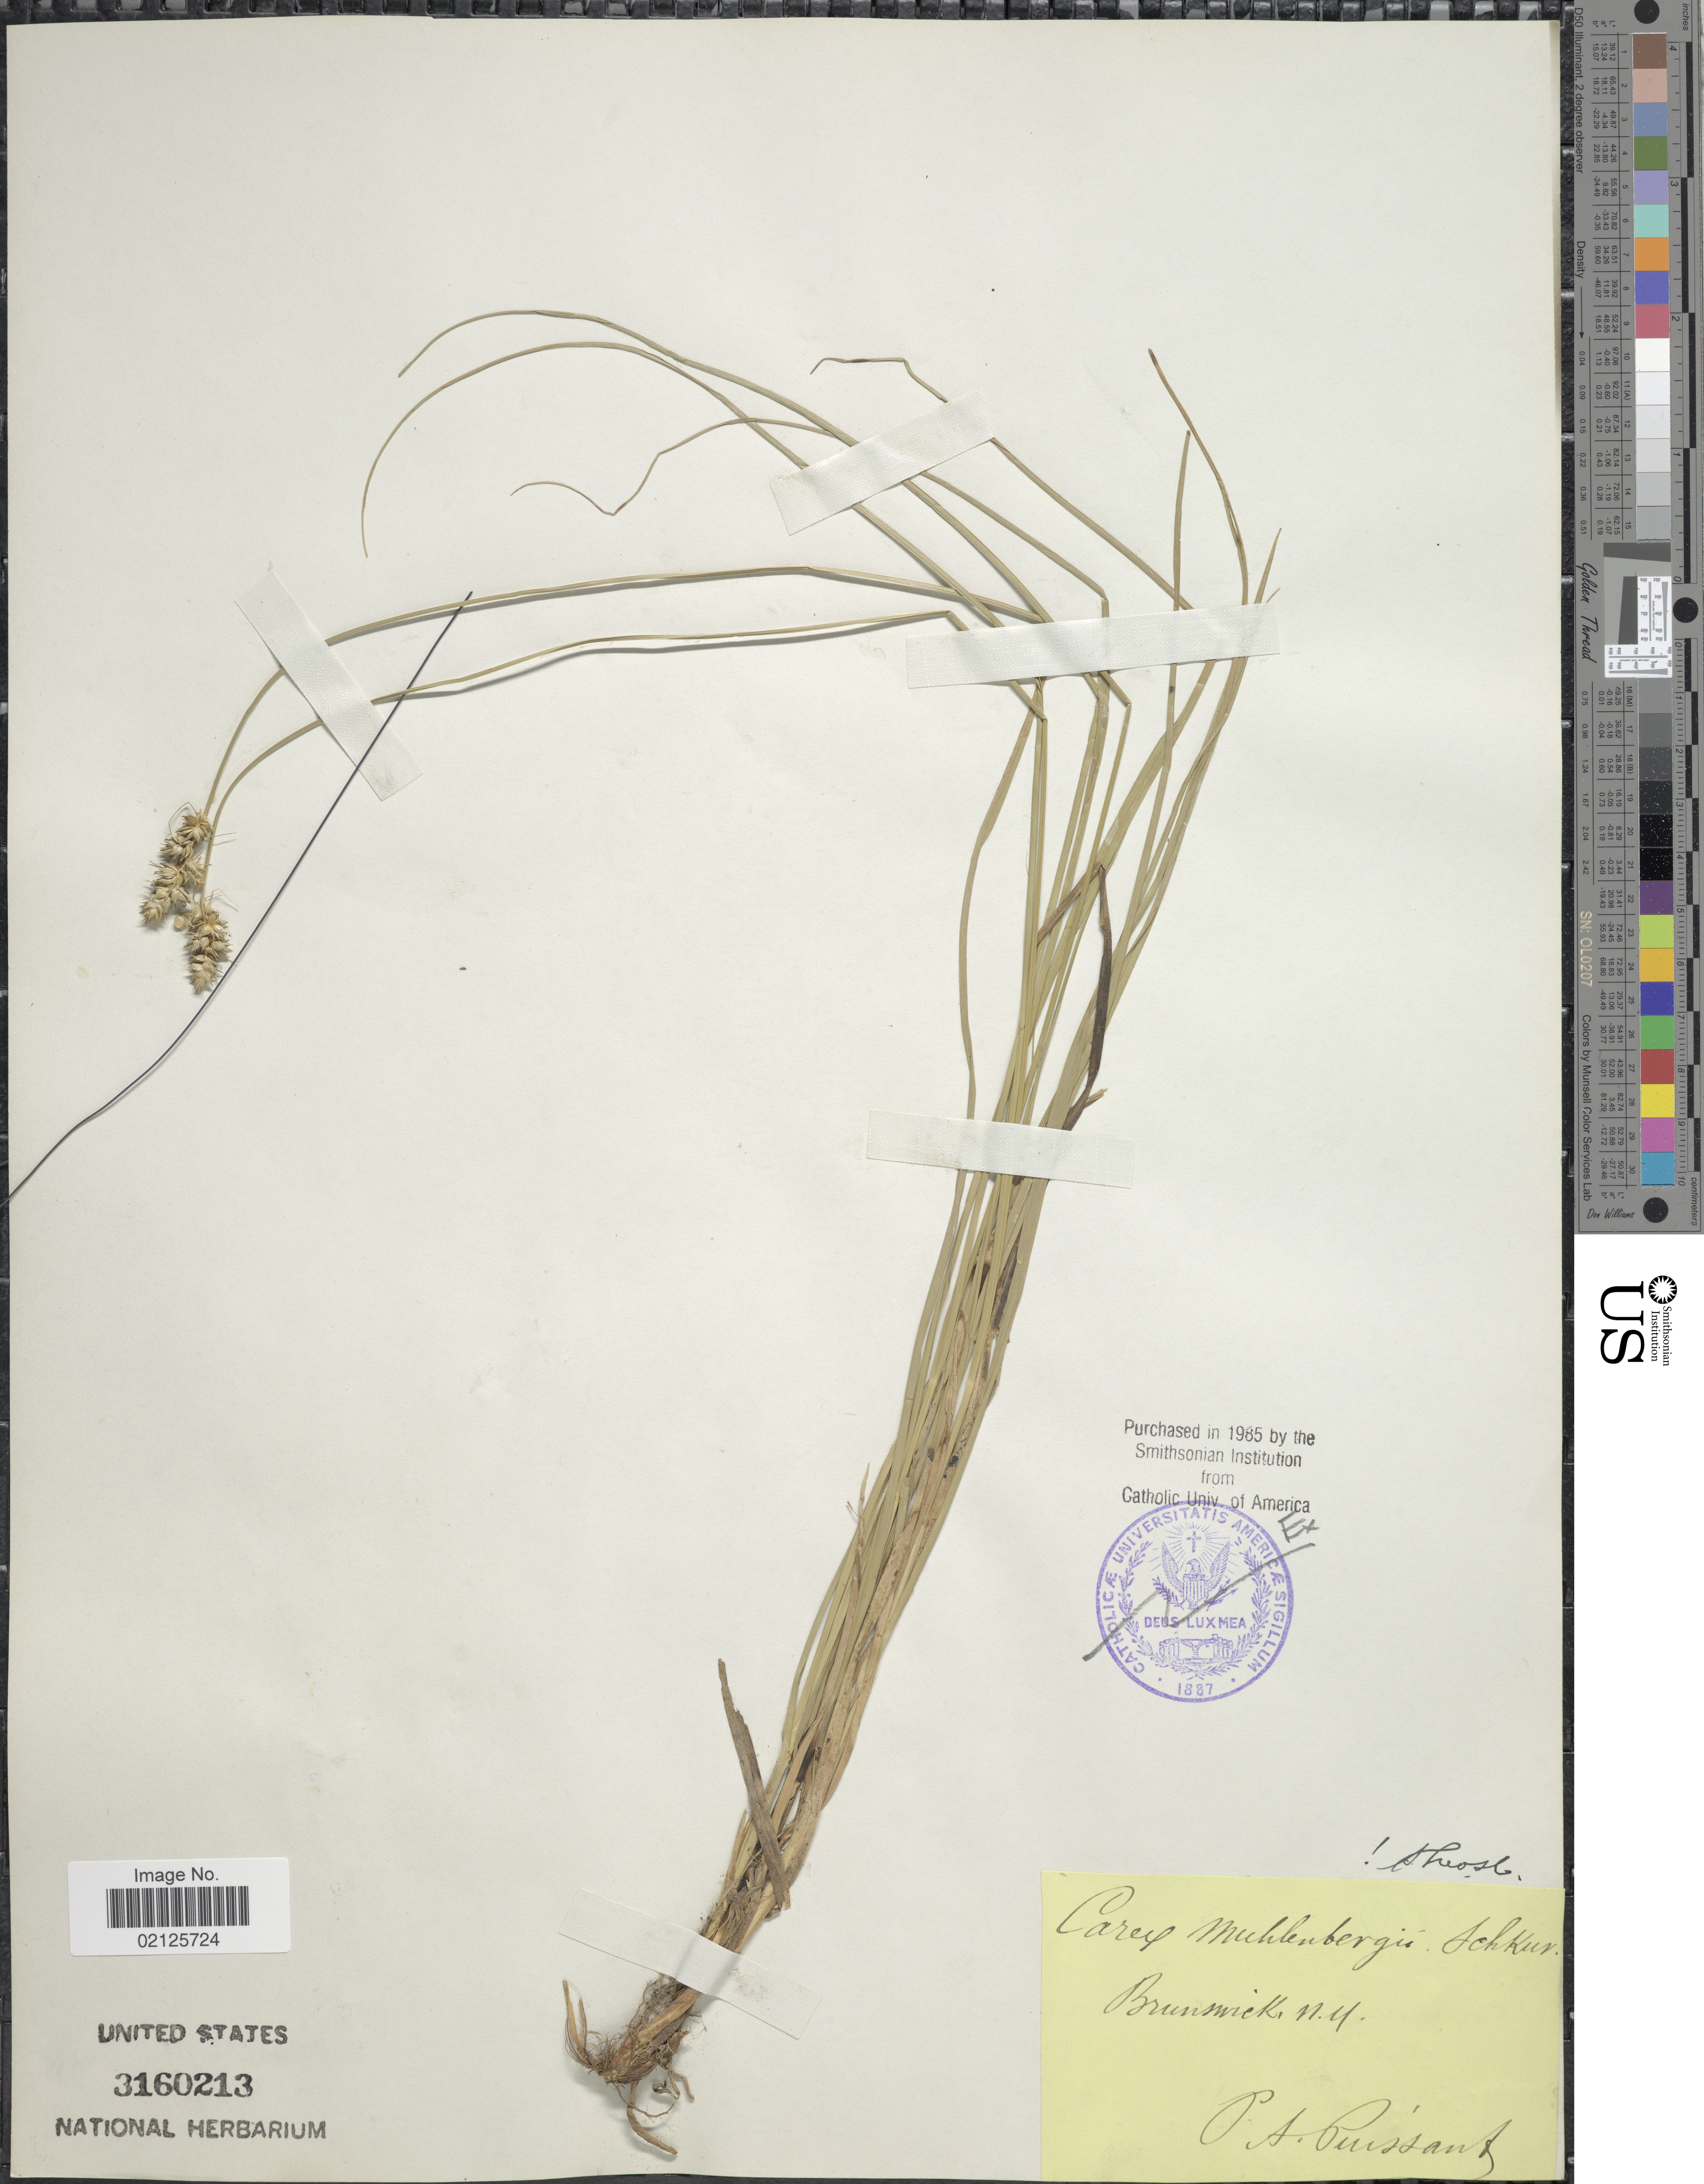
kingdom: Plantae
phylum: Tracheophyta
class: Liliopsida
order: Poales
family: Cyperaceae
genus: Carex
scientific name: Carex muehlenbergii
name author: Willd.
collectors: P. Puissant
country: United States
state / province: New York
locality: Brunswick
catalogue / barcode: US 3160213